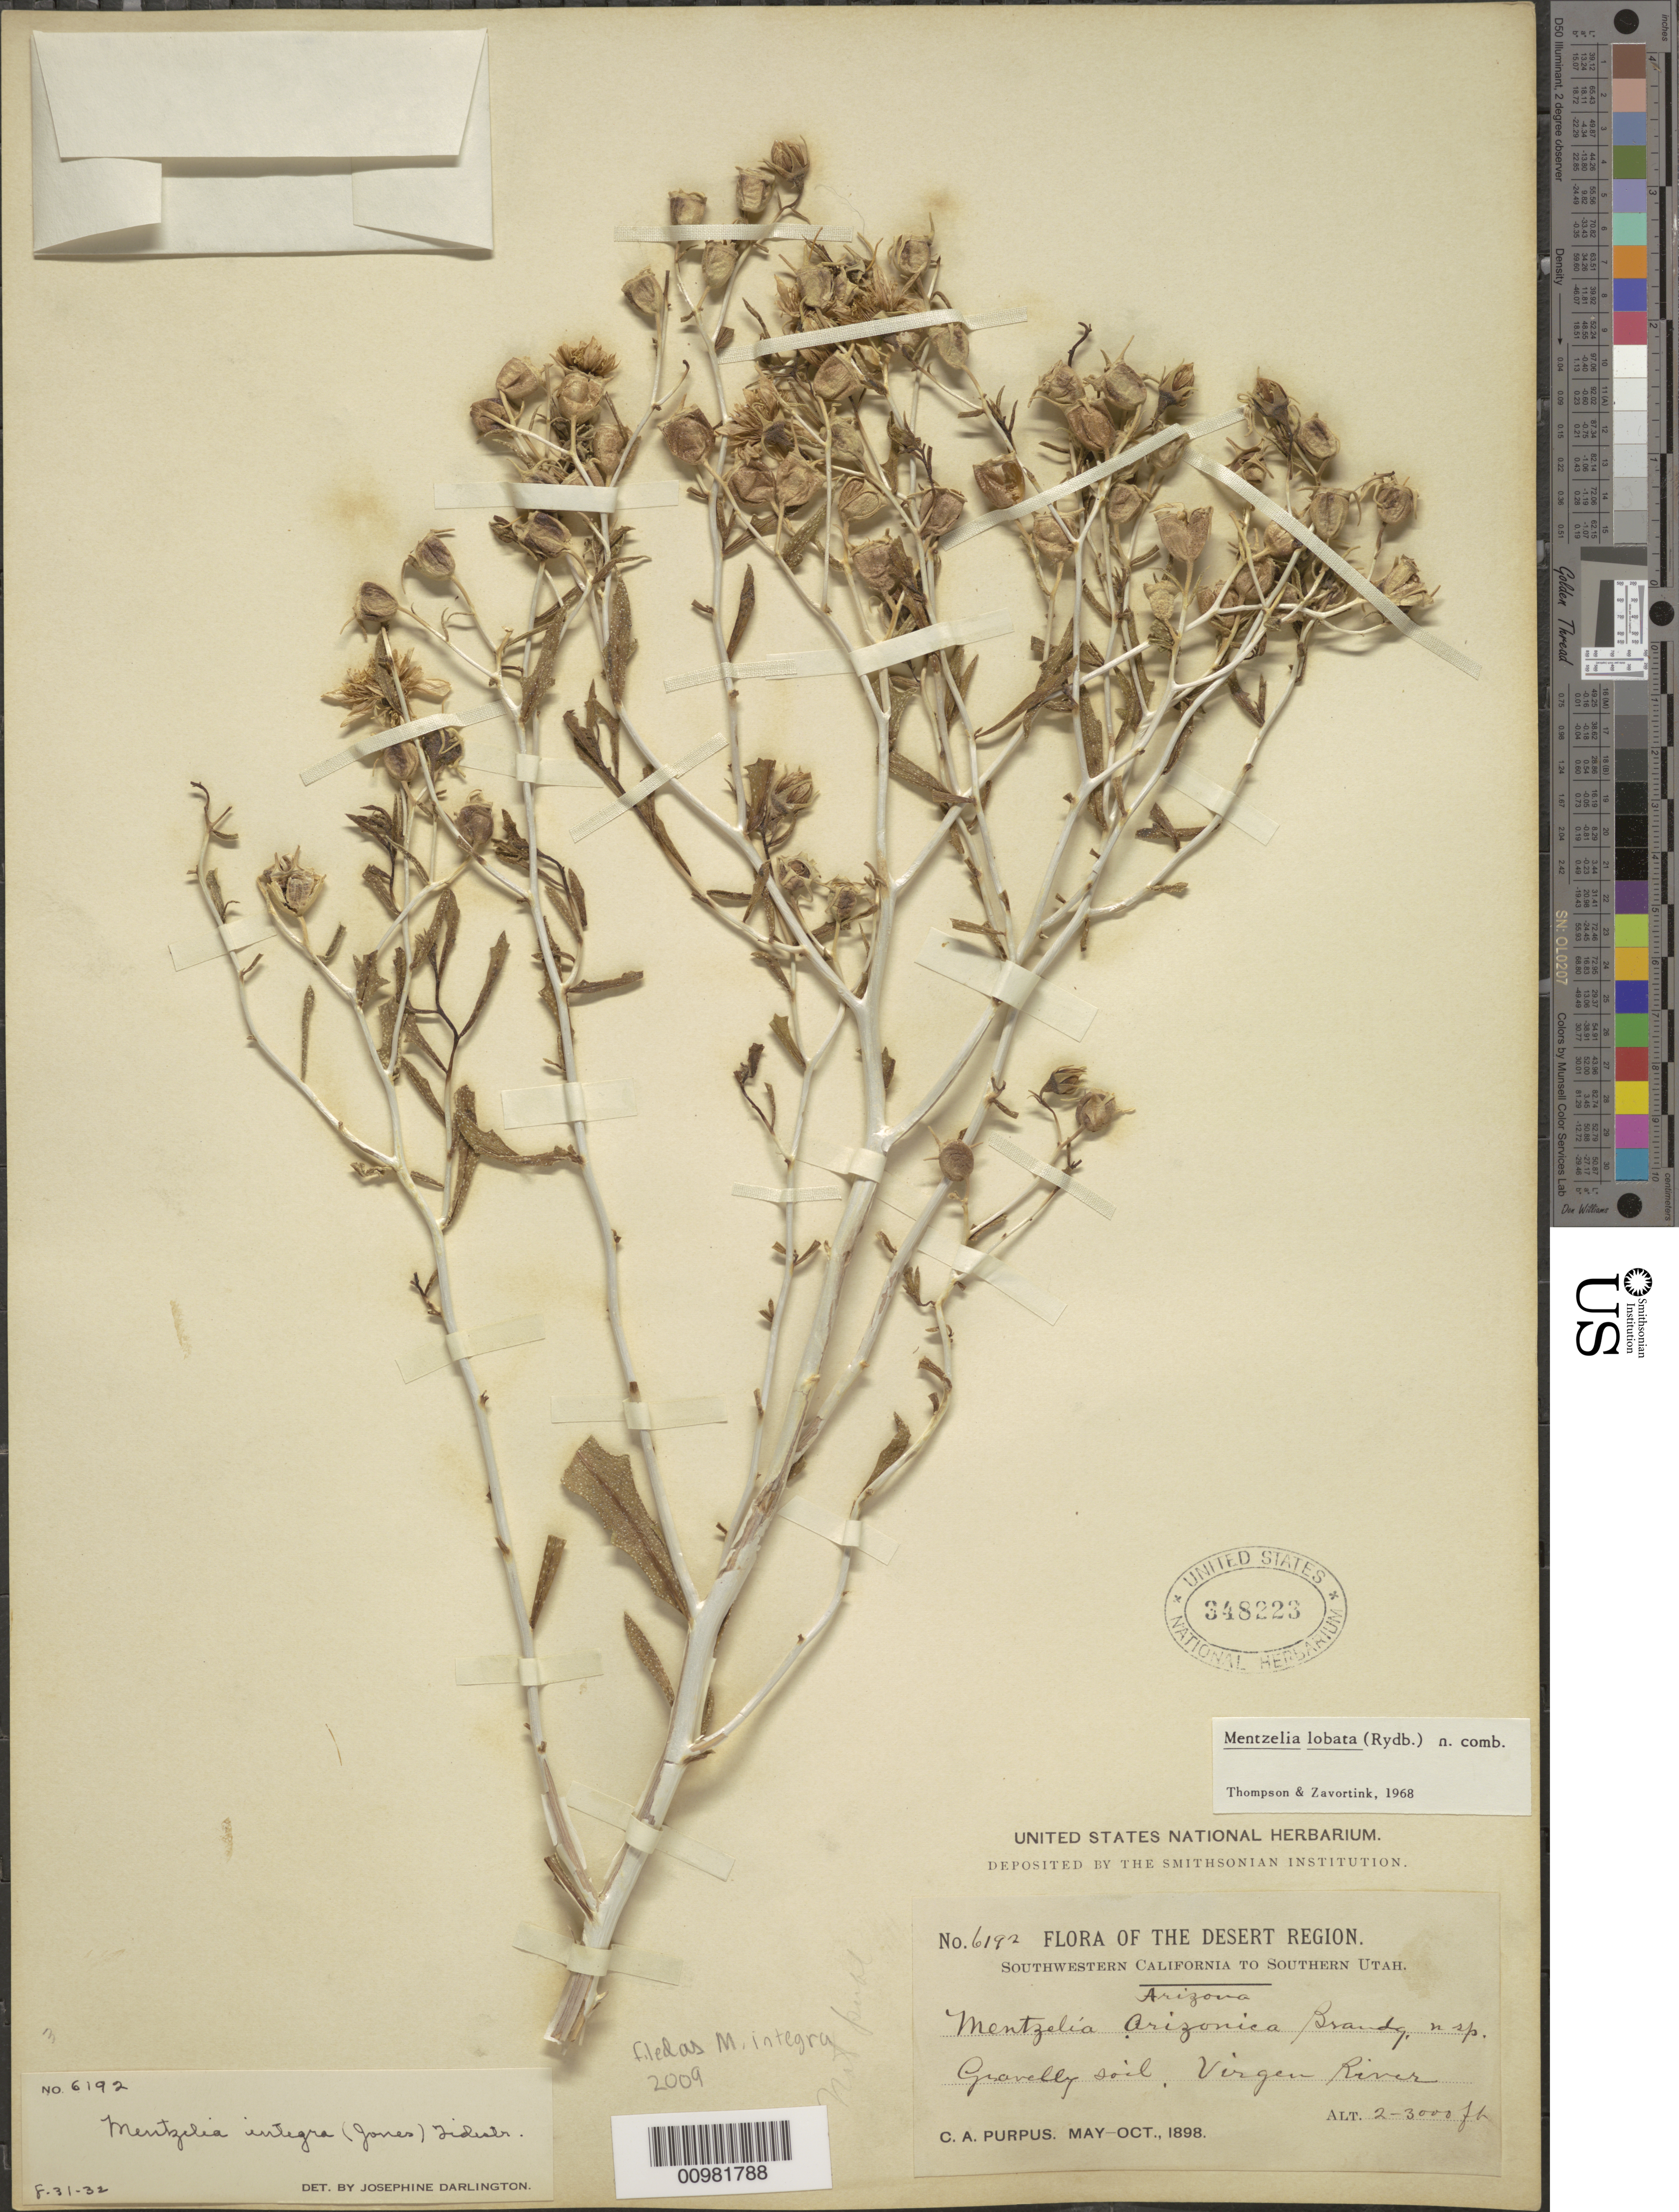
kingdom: Plantae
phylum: Tracheophyta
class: Magnoliopsida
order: Cornales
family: Loasaceae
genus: Mentzelia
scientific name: Mentzelia integra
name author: (M.E. Jones) Tidestr.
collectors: C. A. Purpus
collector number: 6192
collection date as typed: May 1898 to -- Oct 1898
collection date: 1898-05/1898-10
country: United States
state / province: Arizona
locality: Virgin River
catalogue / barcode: US 348223